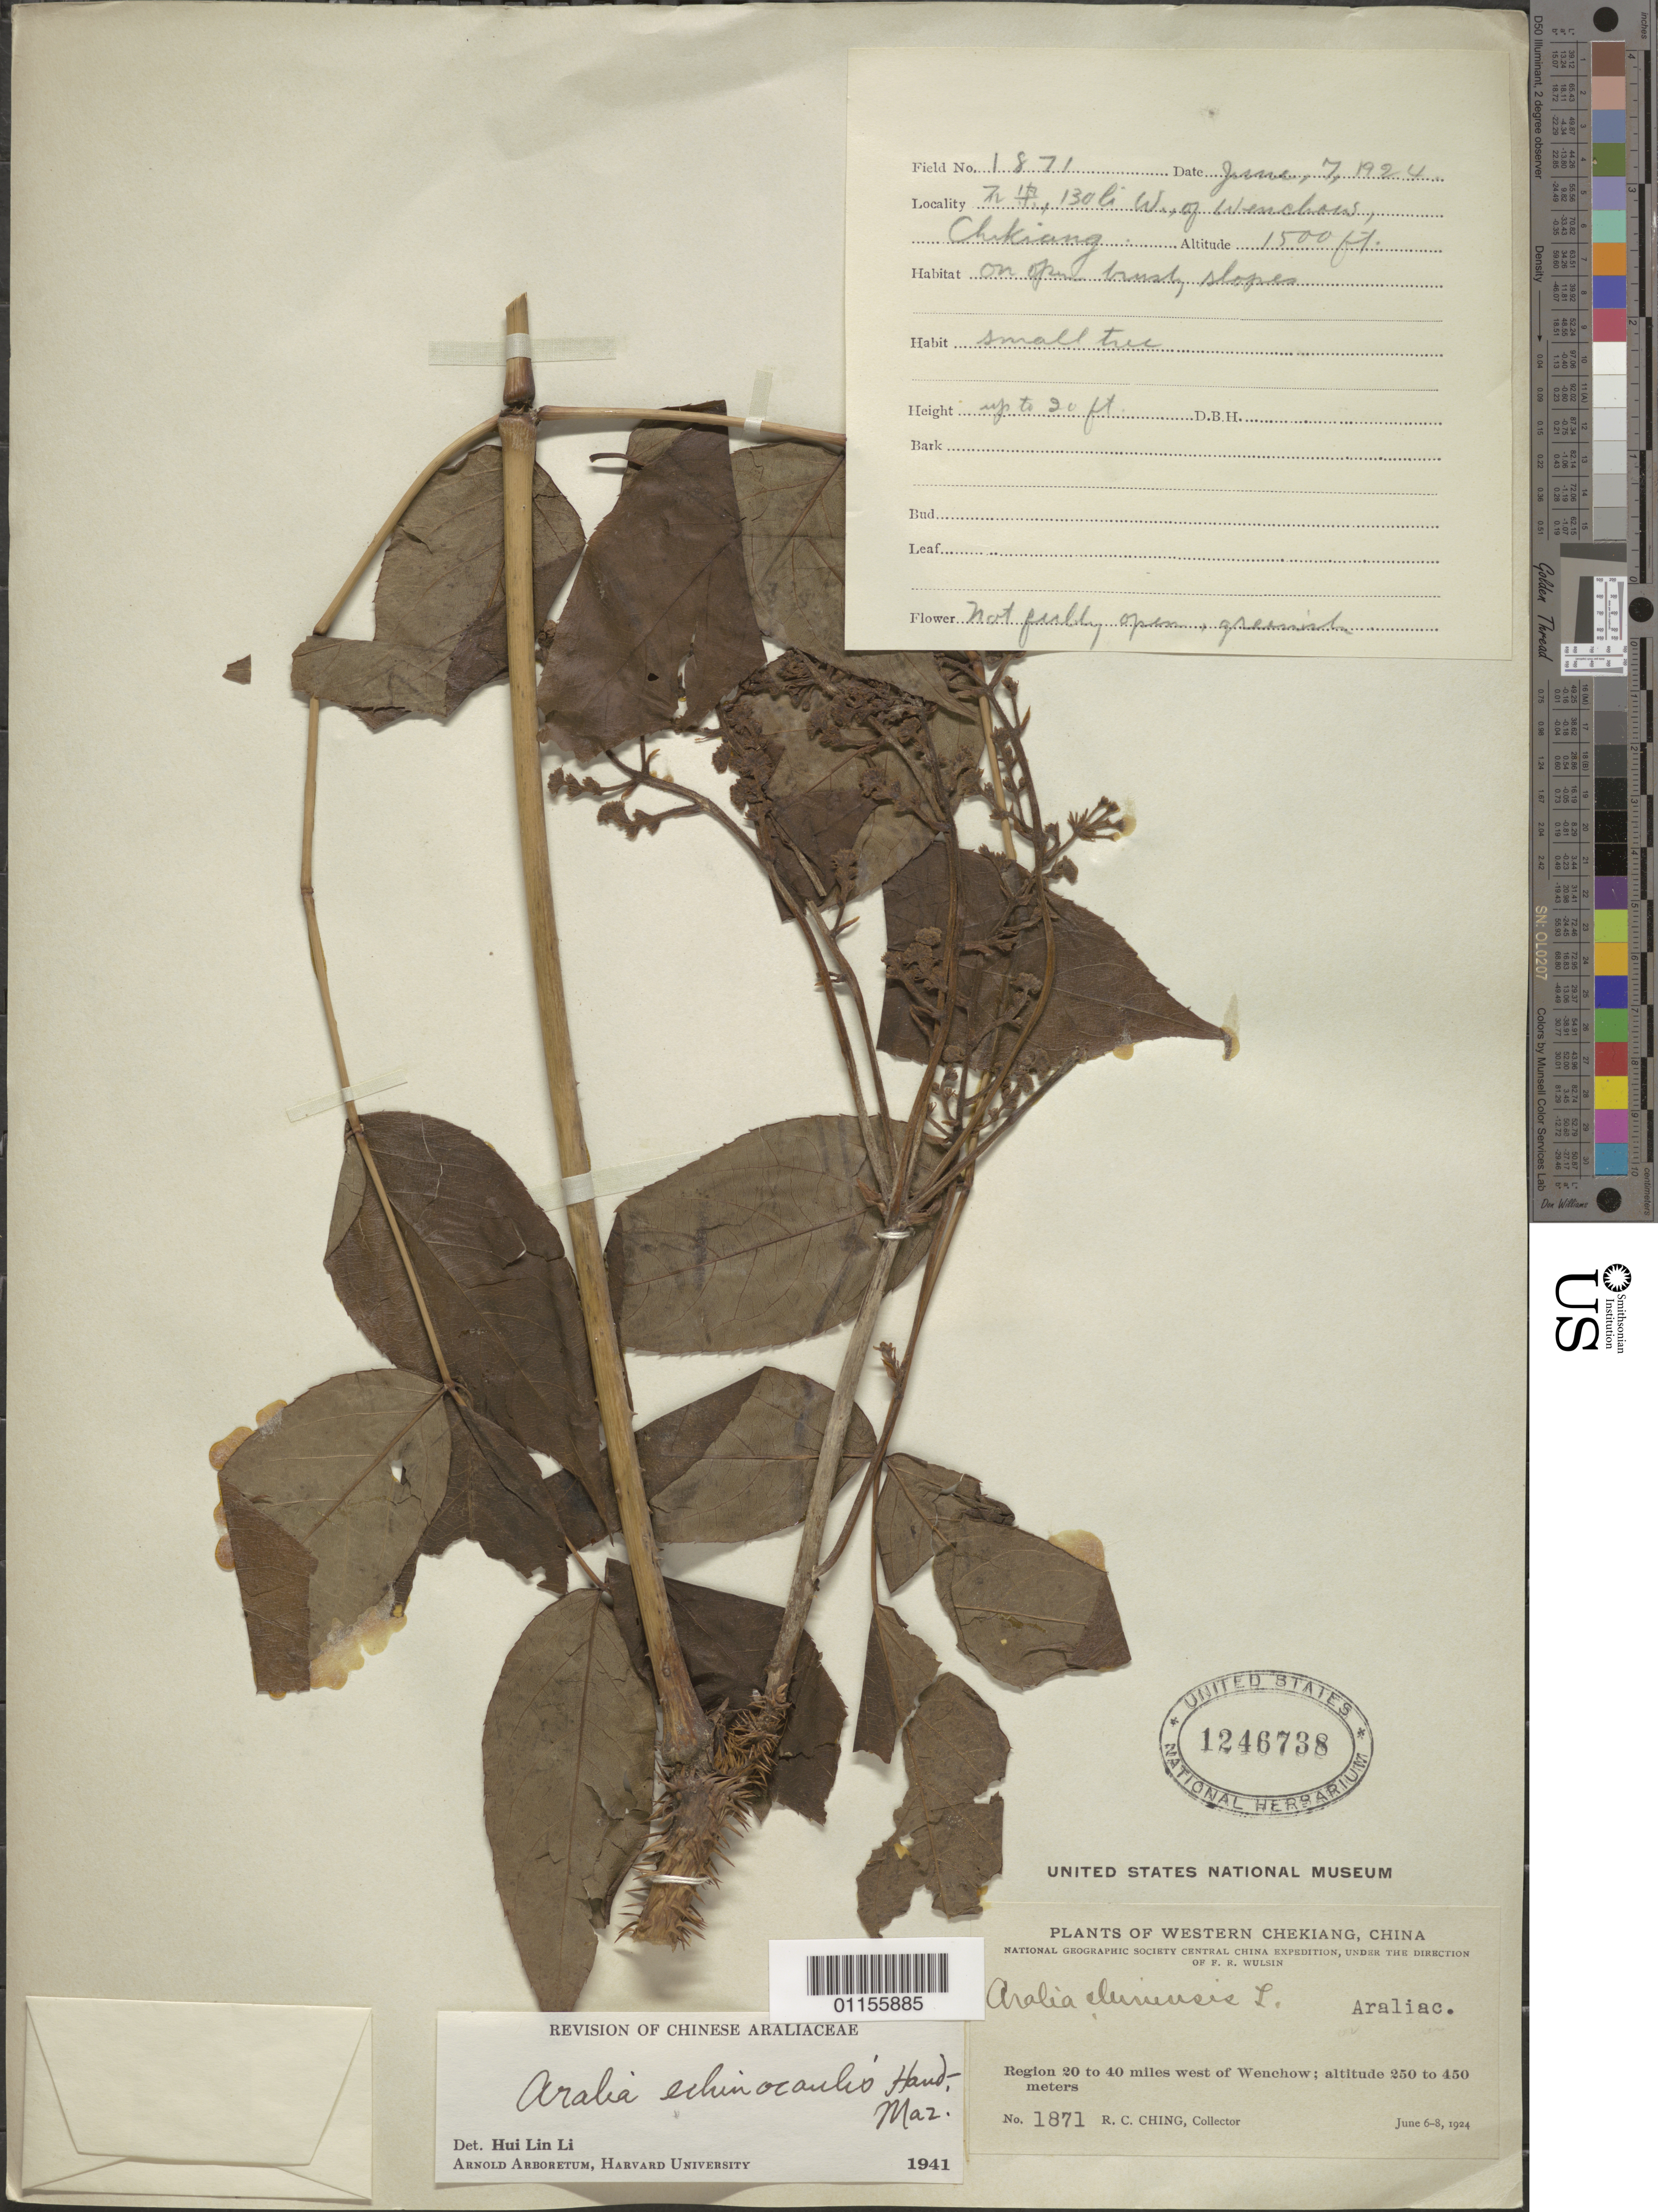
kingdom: Plantae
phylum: Tracheophyta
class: Magnoliopsida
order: Apiales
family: Araliaceae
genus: Aralia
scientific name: Aralia echinocaulis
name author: Hand.-Mazz.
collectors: R. C. Ching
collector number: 1871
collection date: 1924-06-06/1924-06-08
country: China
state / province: Zhejiang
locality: Region 20 to 40 mi W of Wenchow.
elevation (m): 250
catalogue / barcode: US 1246738